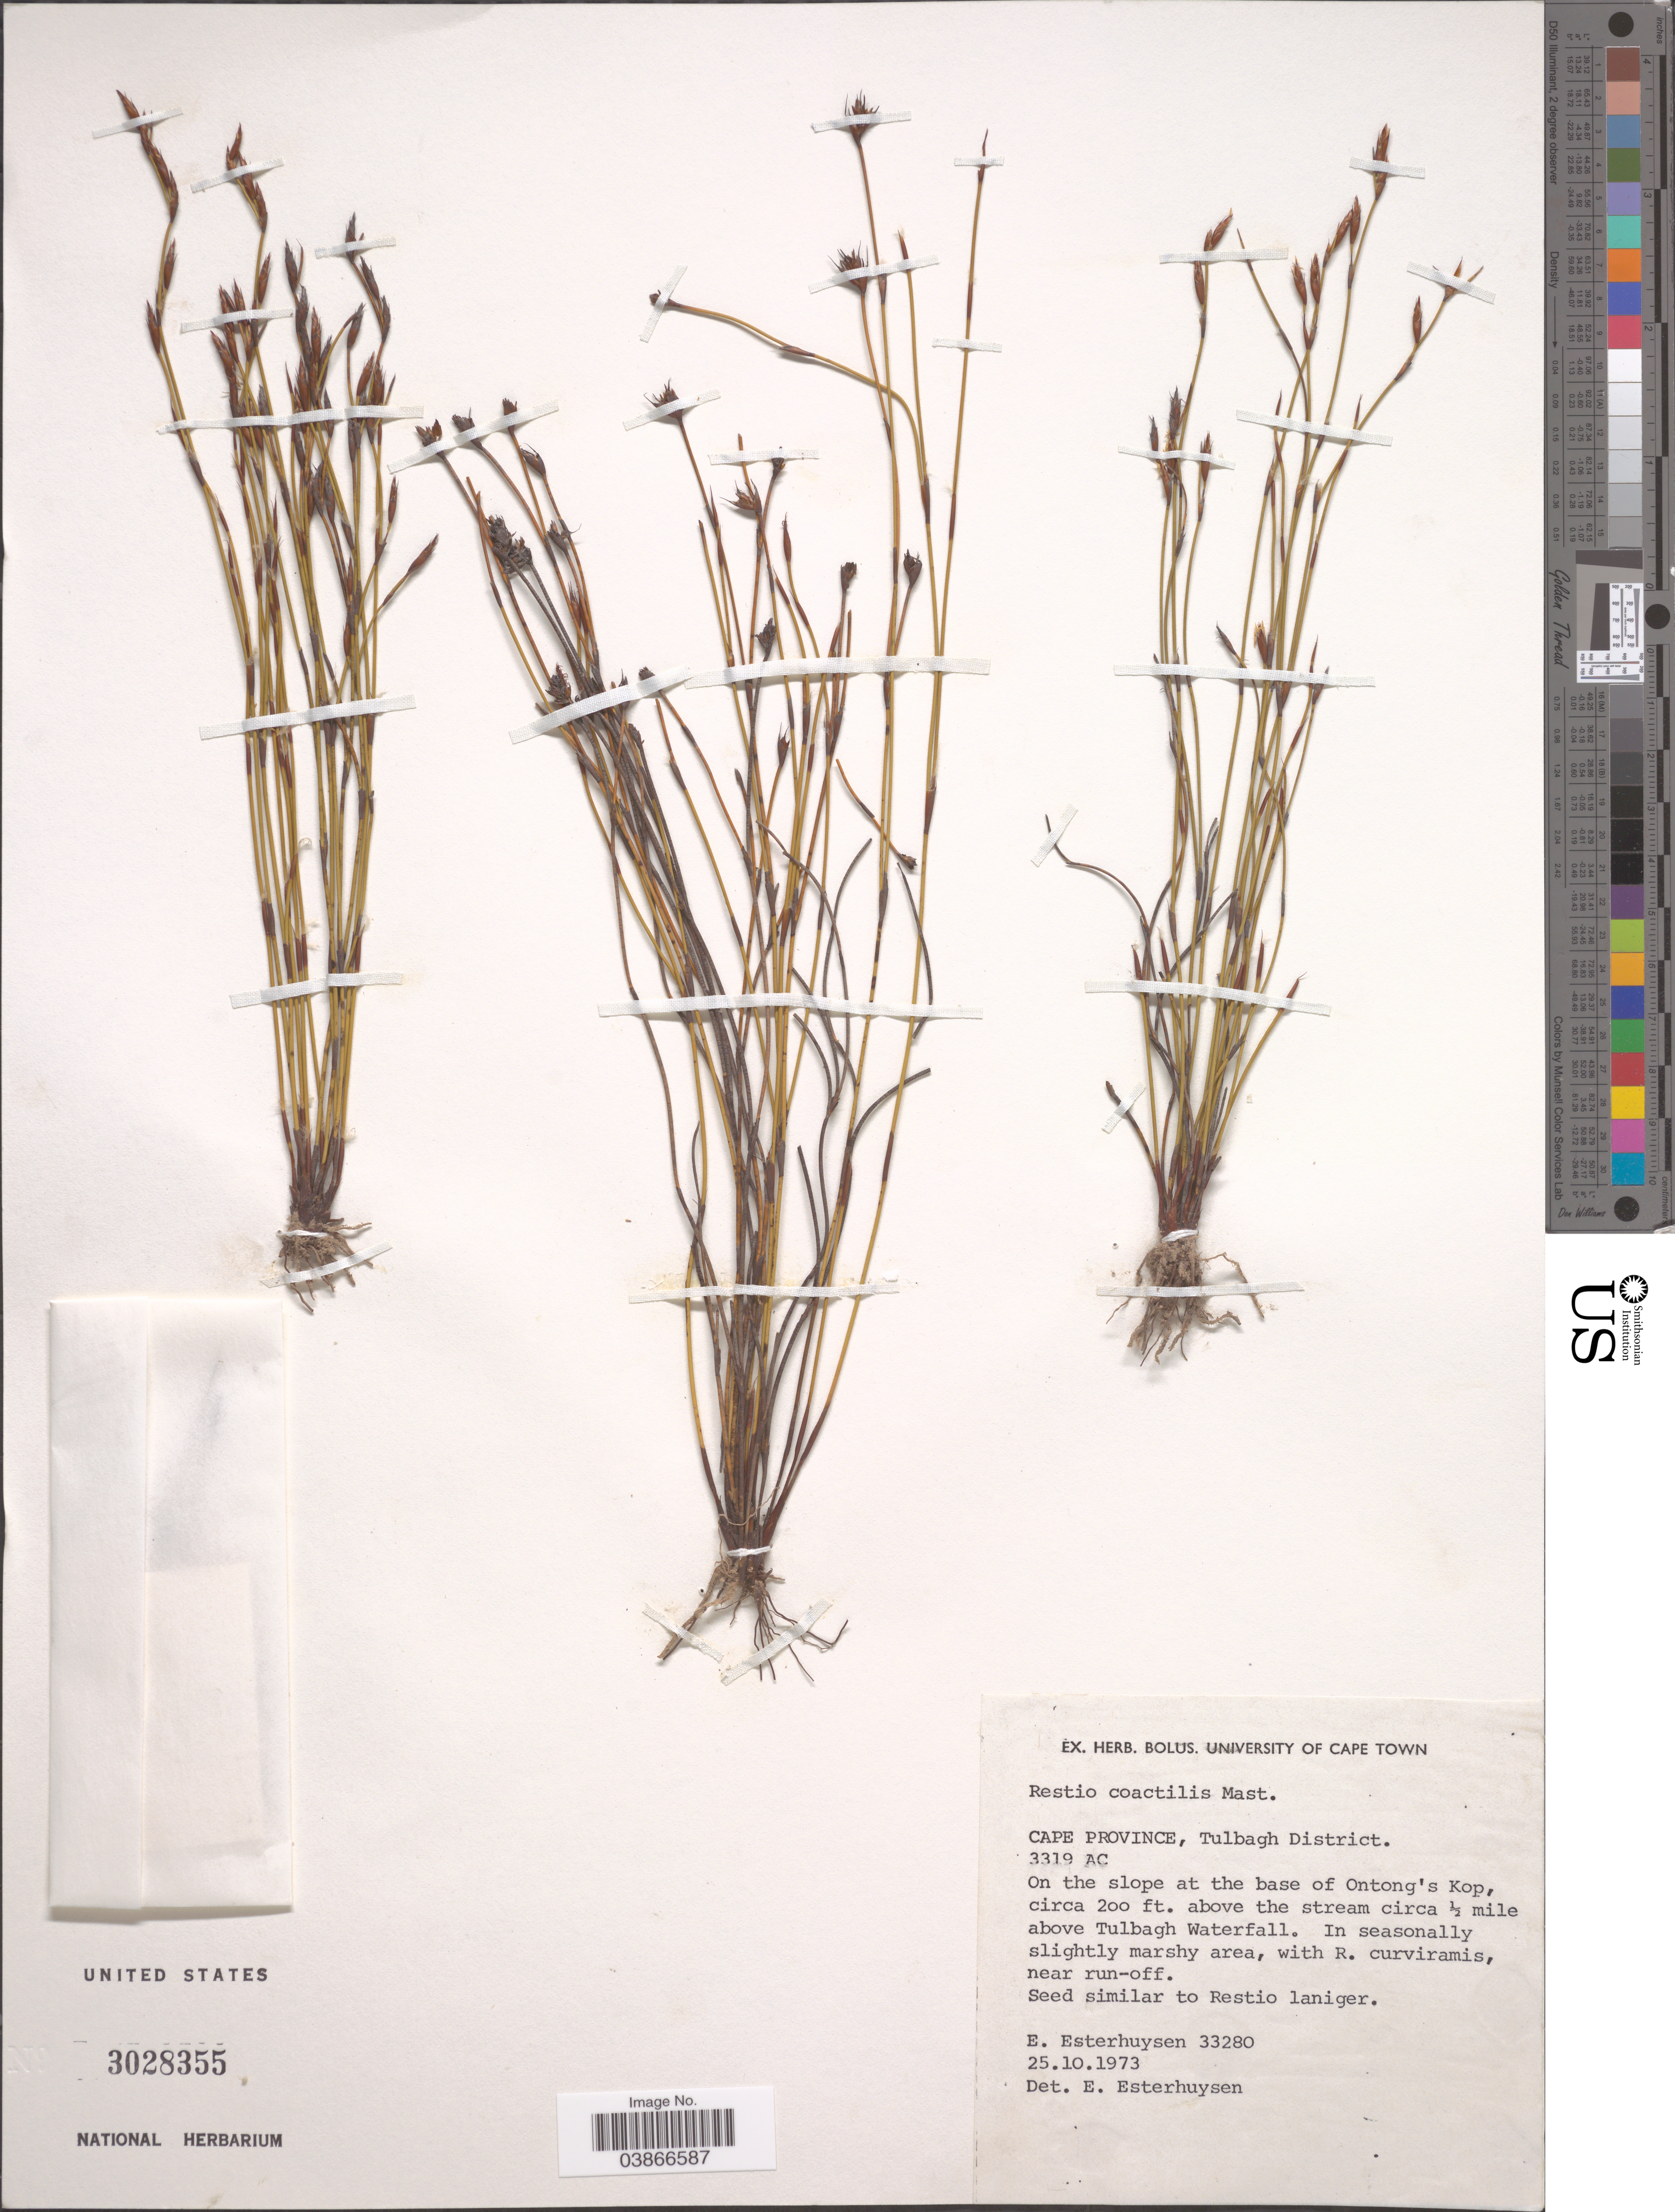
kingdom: Plantae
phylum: Tracheophyta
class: Liliopsida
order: Poales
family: Restionaceae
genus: Restio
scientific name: Restio coactilis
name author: Mast.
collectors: E. E. Esterhuysen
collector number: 33280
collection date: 1973-10-25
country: South Africa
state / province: Western Cape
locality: Tulbagh District, 3319 AC. On the slope at the base of Ontong's Kop above the stream circa ½ mile above Tulbagh Waterfall.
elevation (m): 61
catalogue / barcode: US 3028355